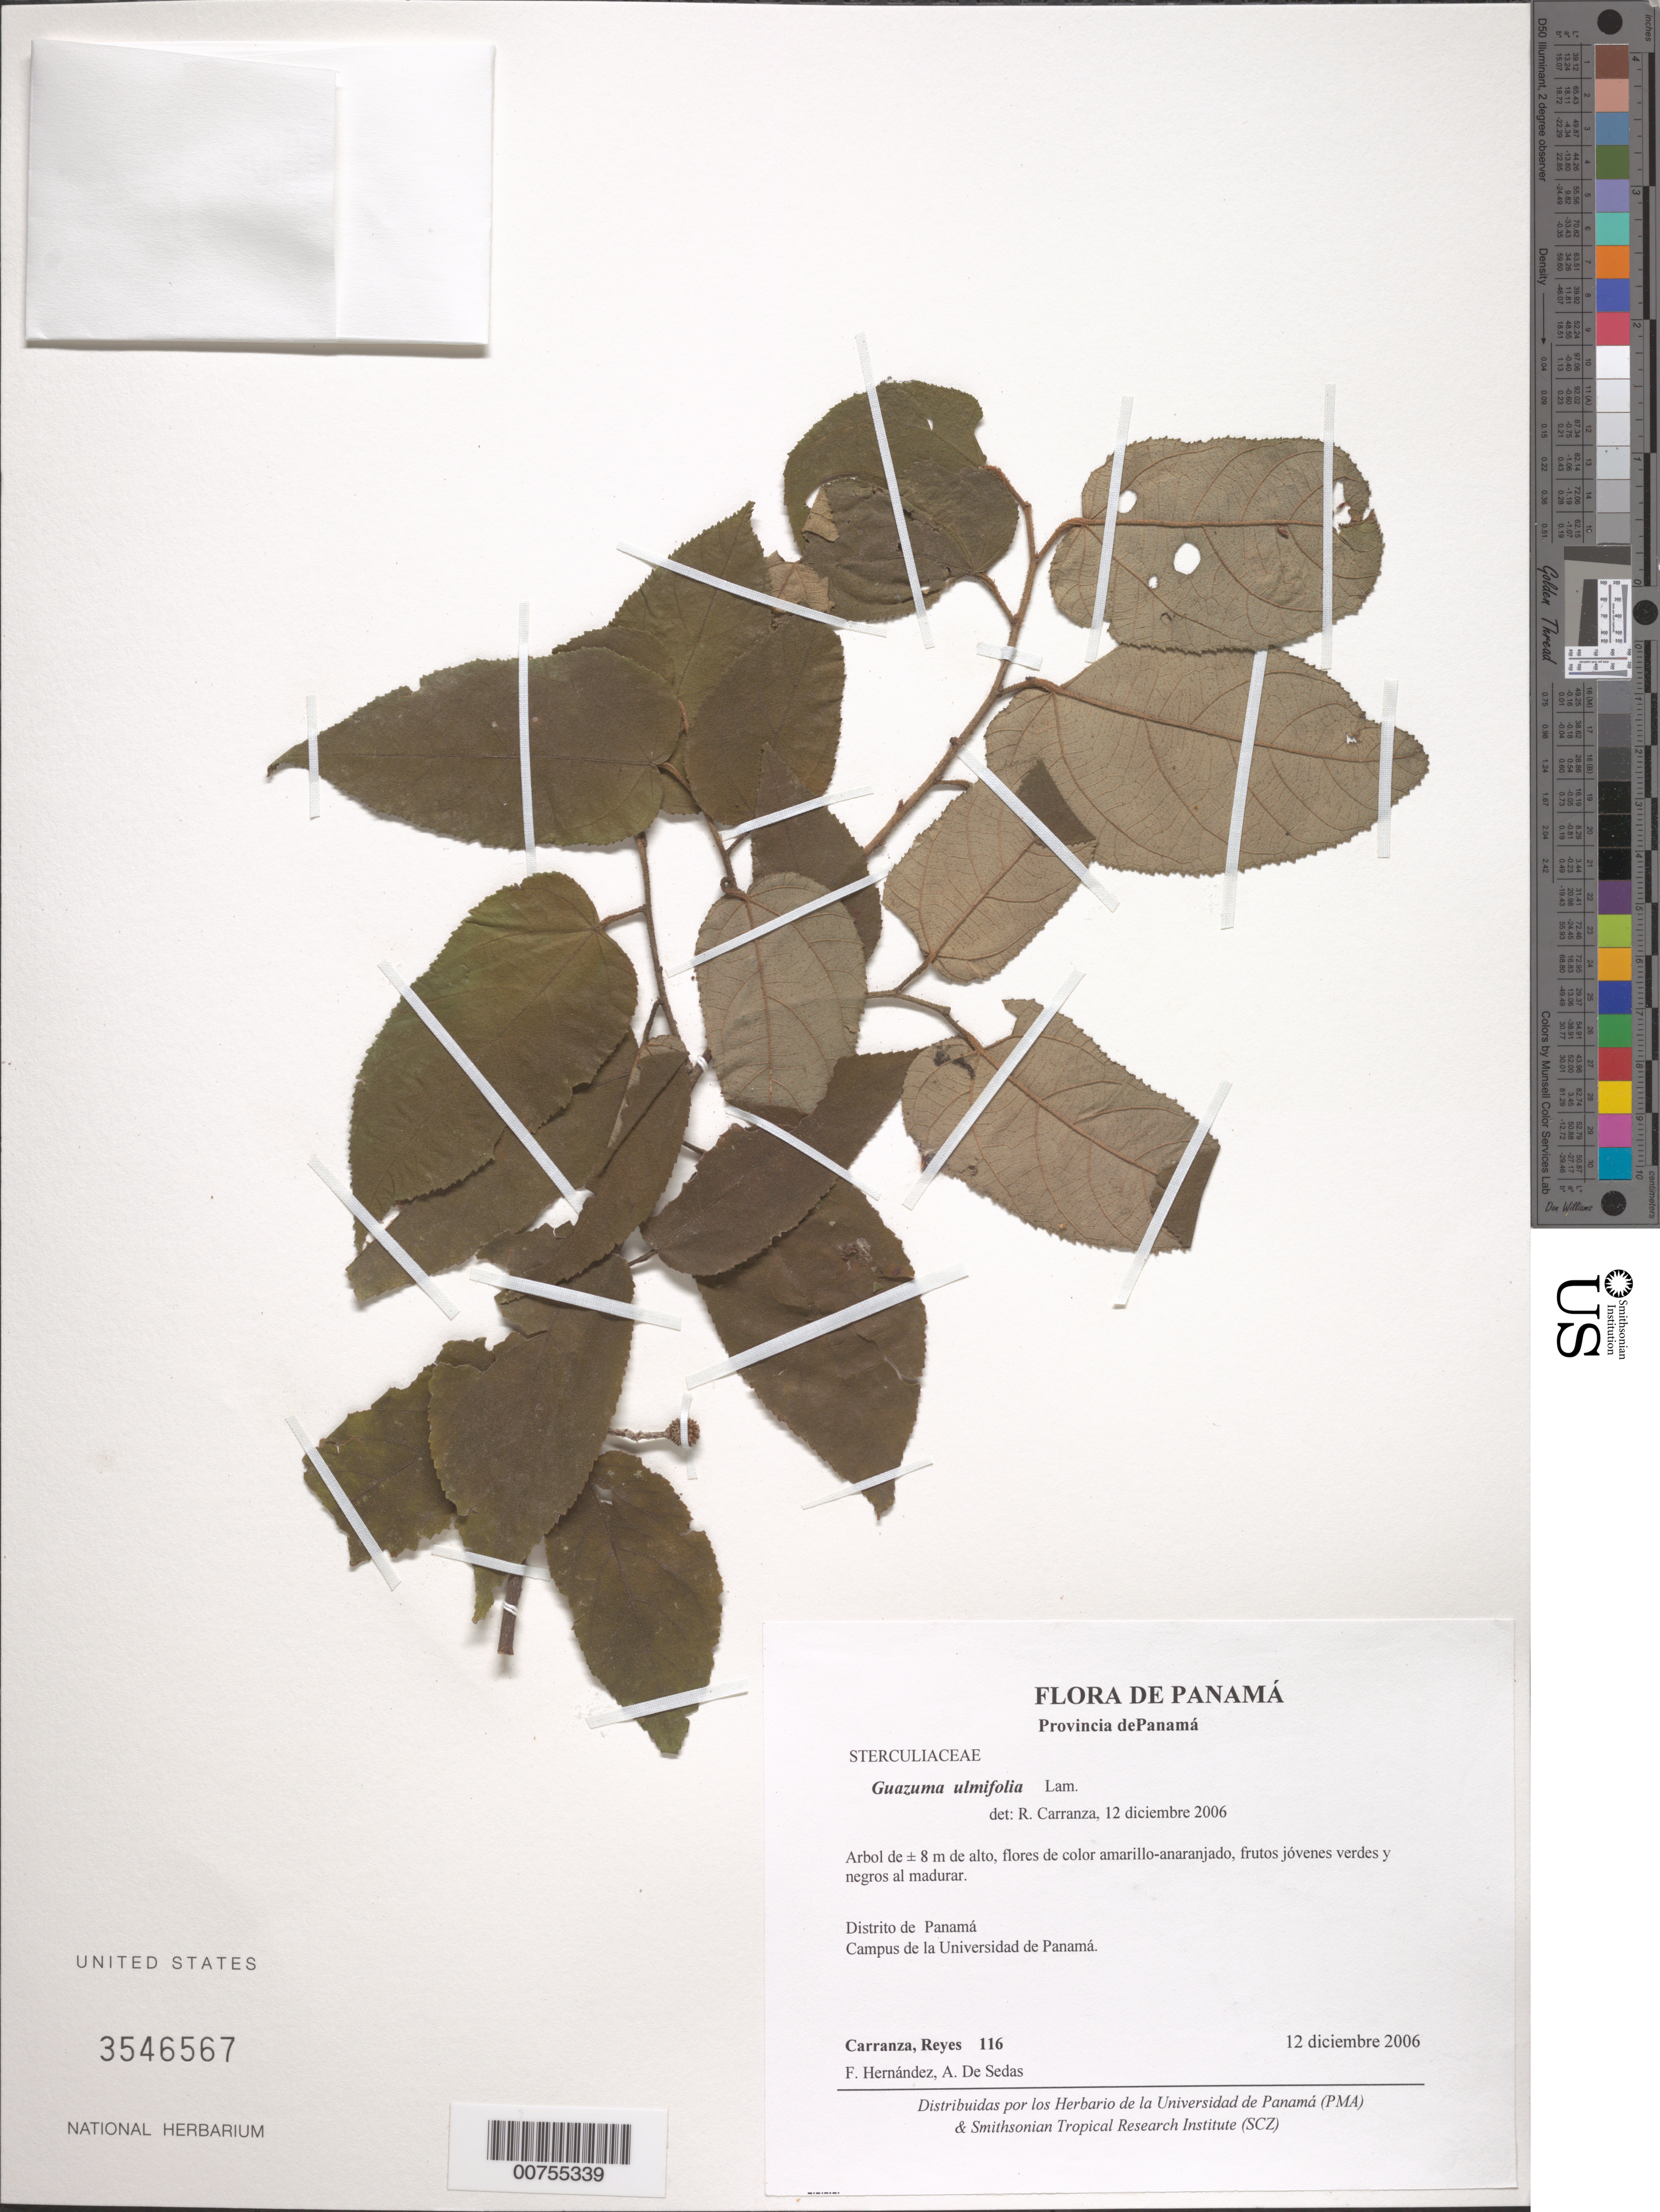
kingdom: Plantae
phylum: Tracheophyta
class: Magnoliopsida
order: Malvales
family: Malvaceae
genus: Guazuma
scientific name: Guazuma ulmifolia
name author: Lam.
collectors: R. Carranza, F. Hernandez & A. De Sedas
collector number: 116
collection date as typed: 12 Dec 2006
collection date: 2006-12-12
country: Panama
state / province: Panamá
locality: Distrito de Panamá. Campus de la Universidad de Panamá.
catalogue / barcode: US 3546567